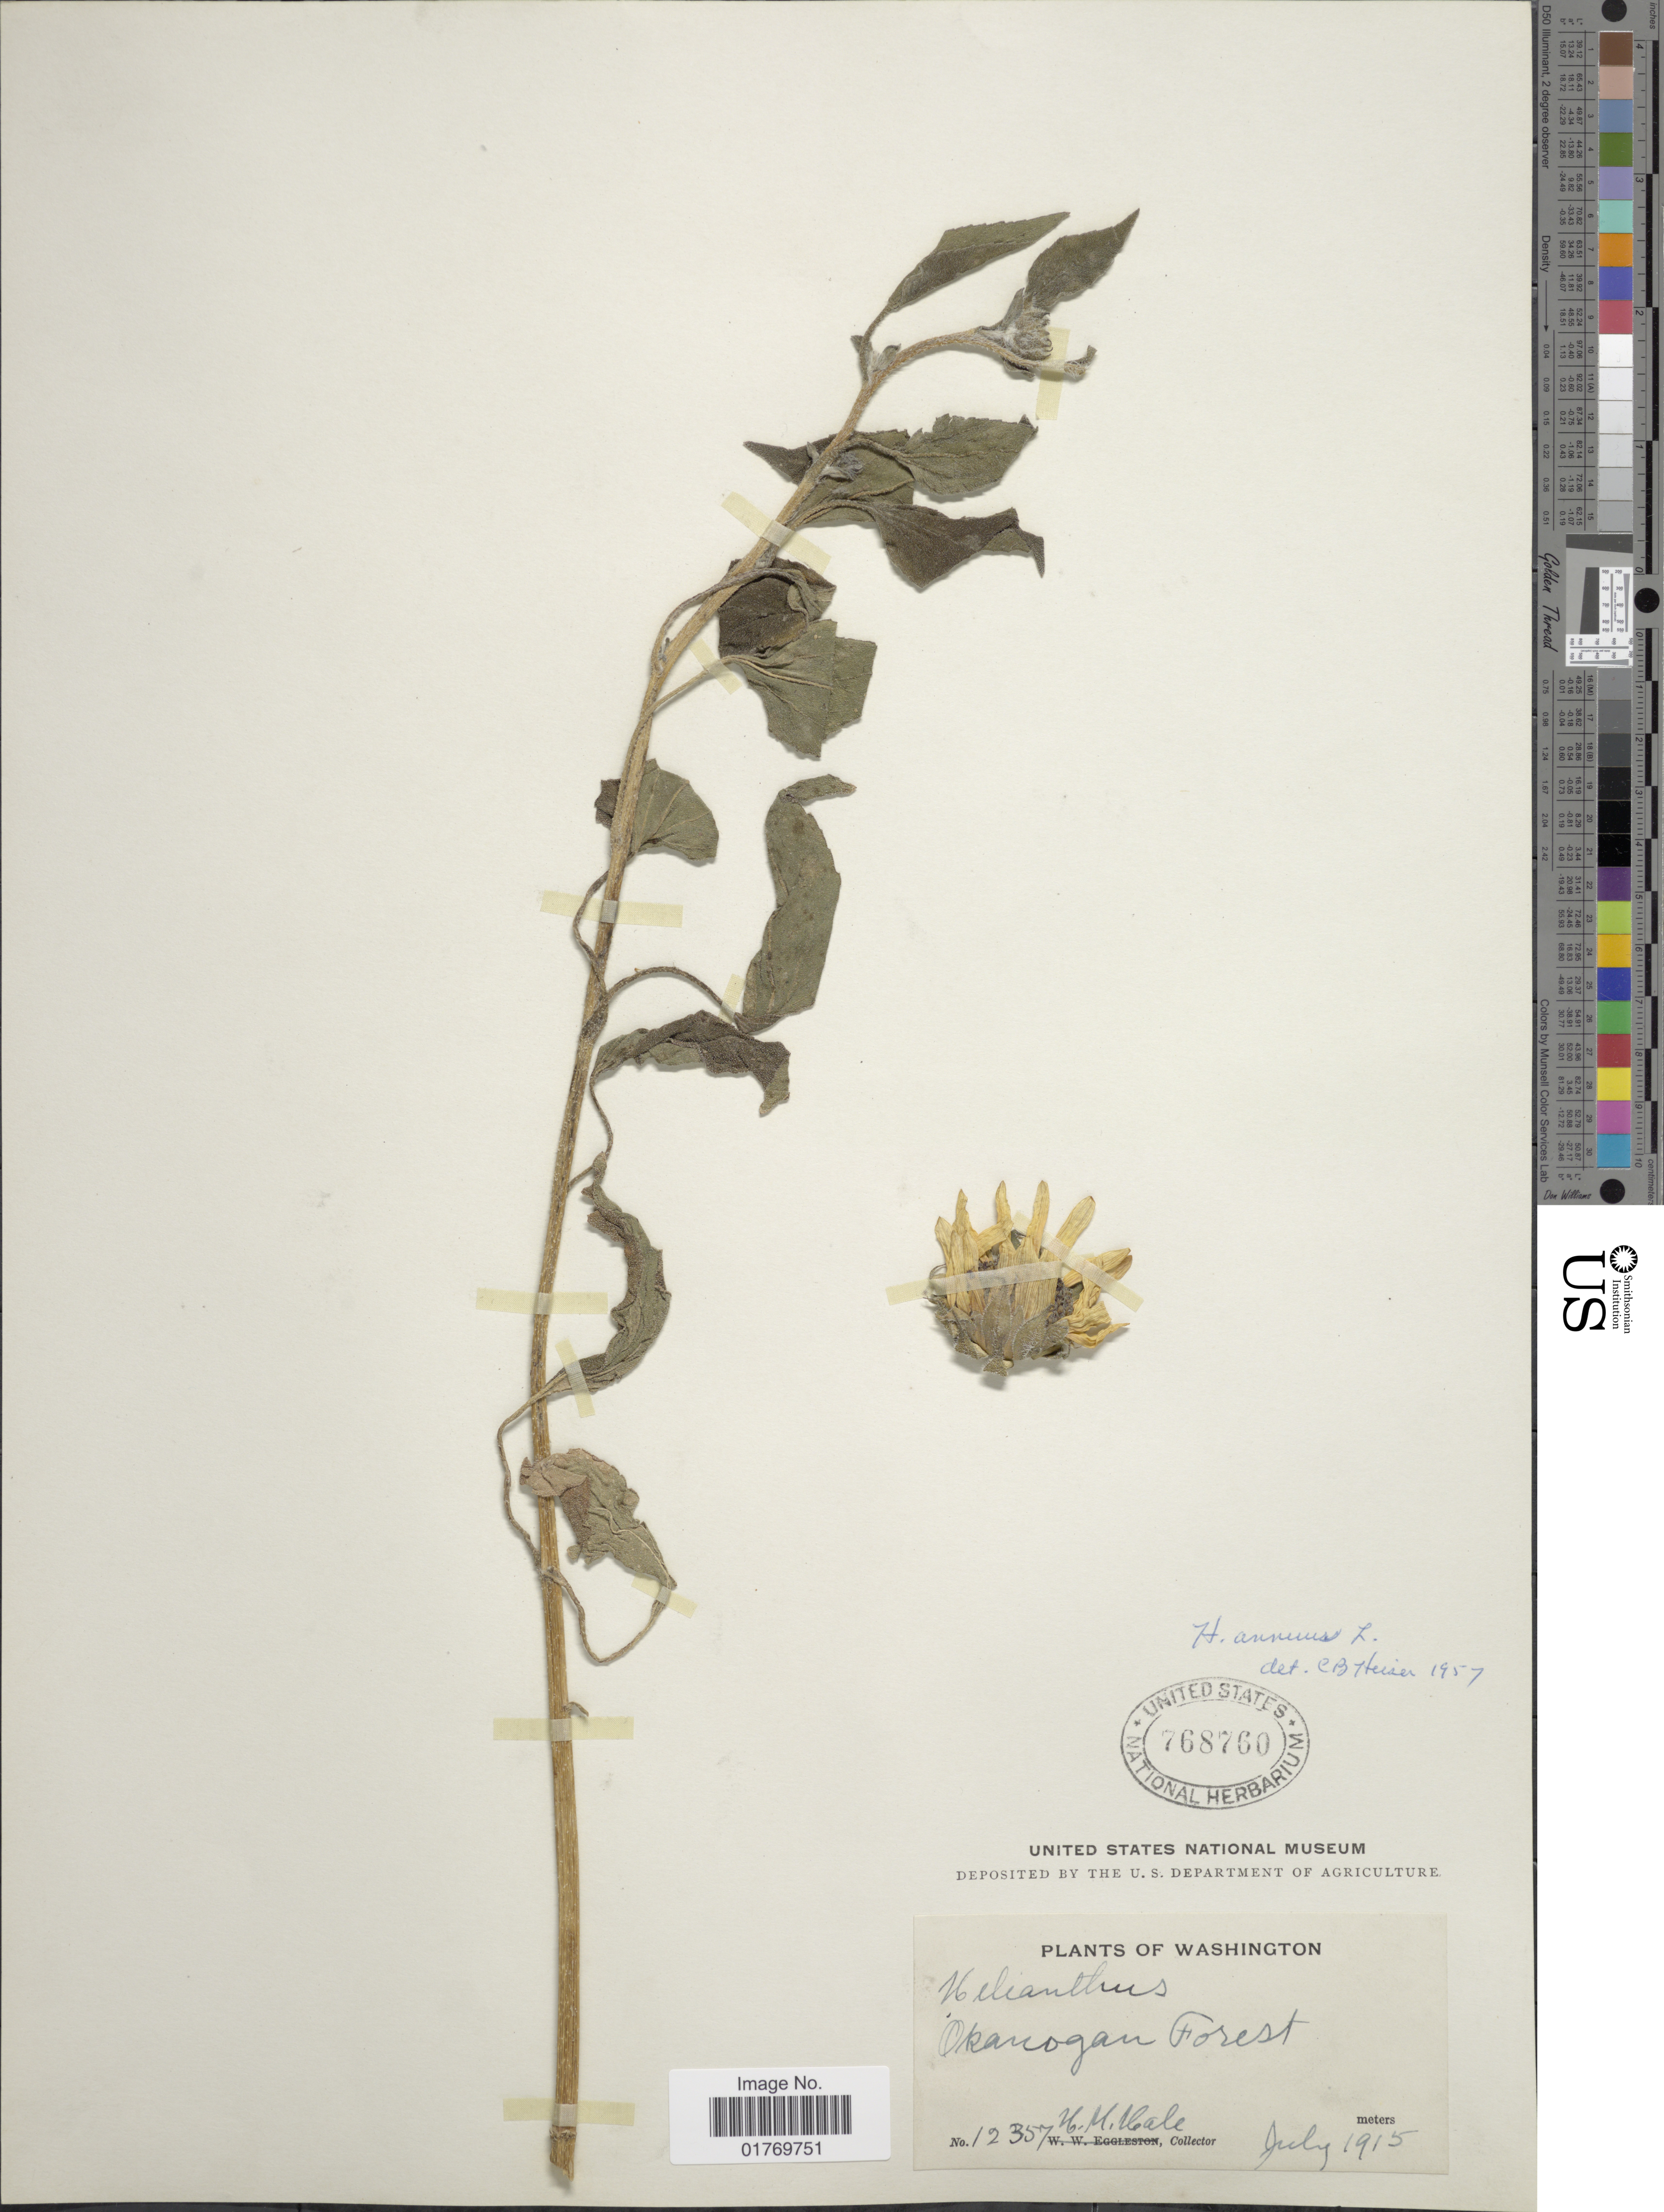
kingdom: Plantae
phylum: Tracheophyta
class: Magnoliopsida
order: Asterales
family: Asteraceae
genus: Helianthus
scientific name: Helianthus annuus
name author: L.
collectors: H. M. Hale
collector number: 12357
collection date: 1915-07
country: United States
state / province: Washington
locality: Okanogan Forest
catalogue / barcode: US 768760